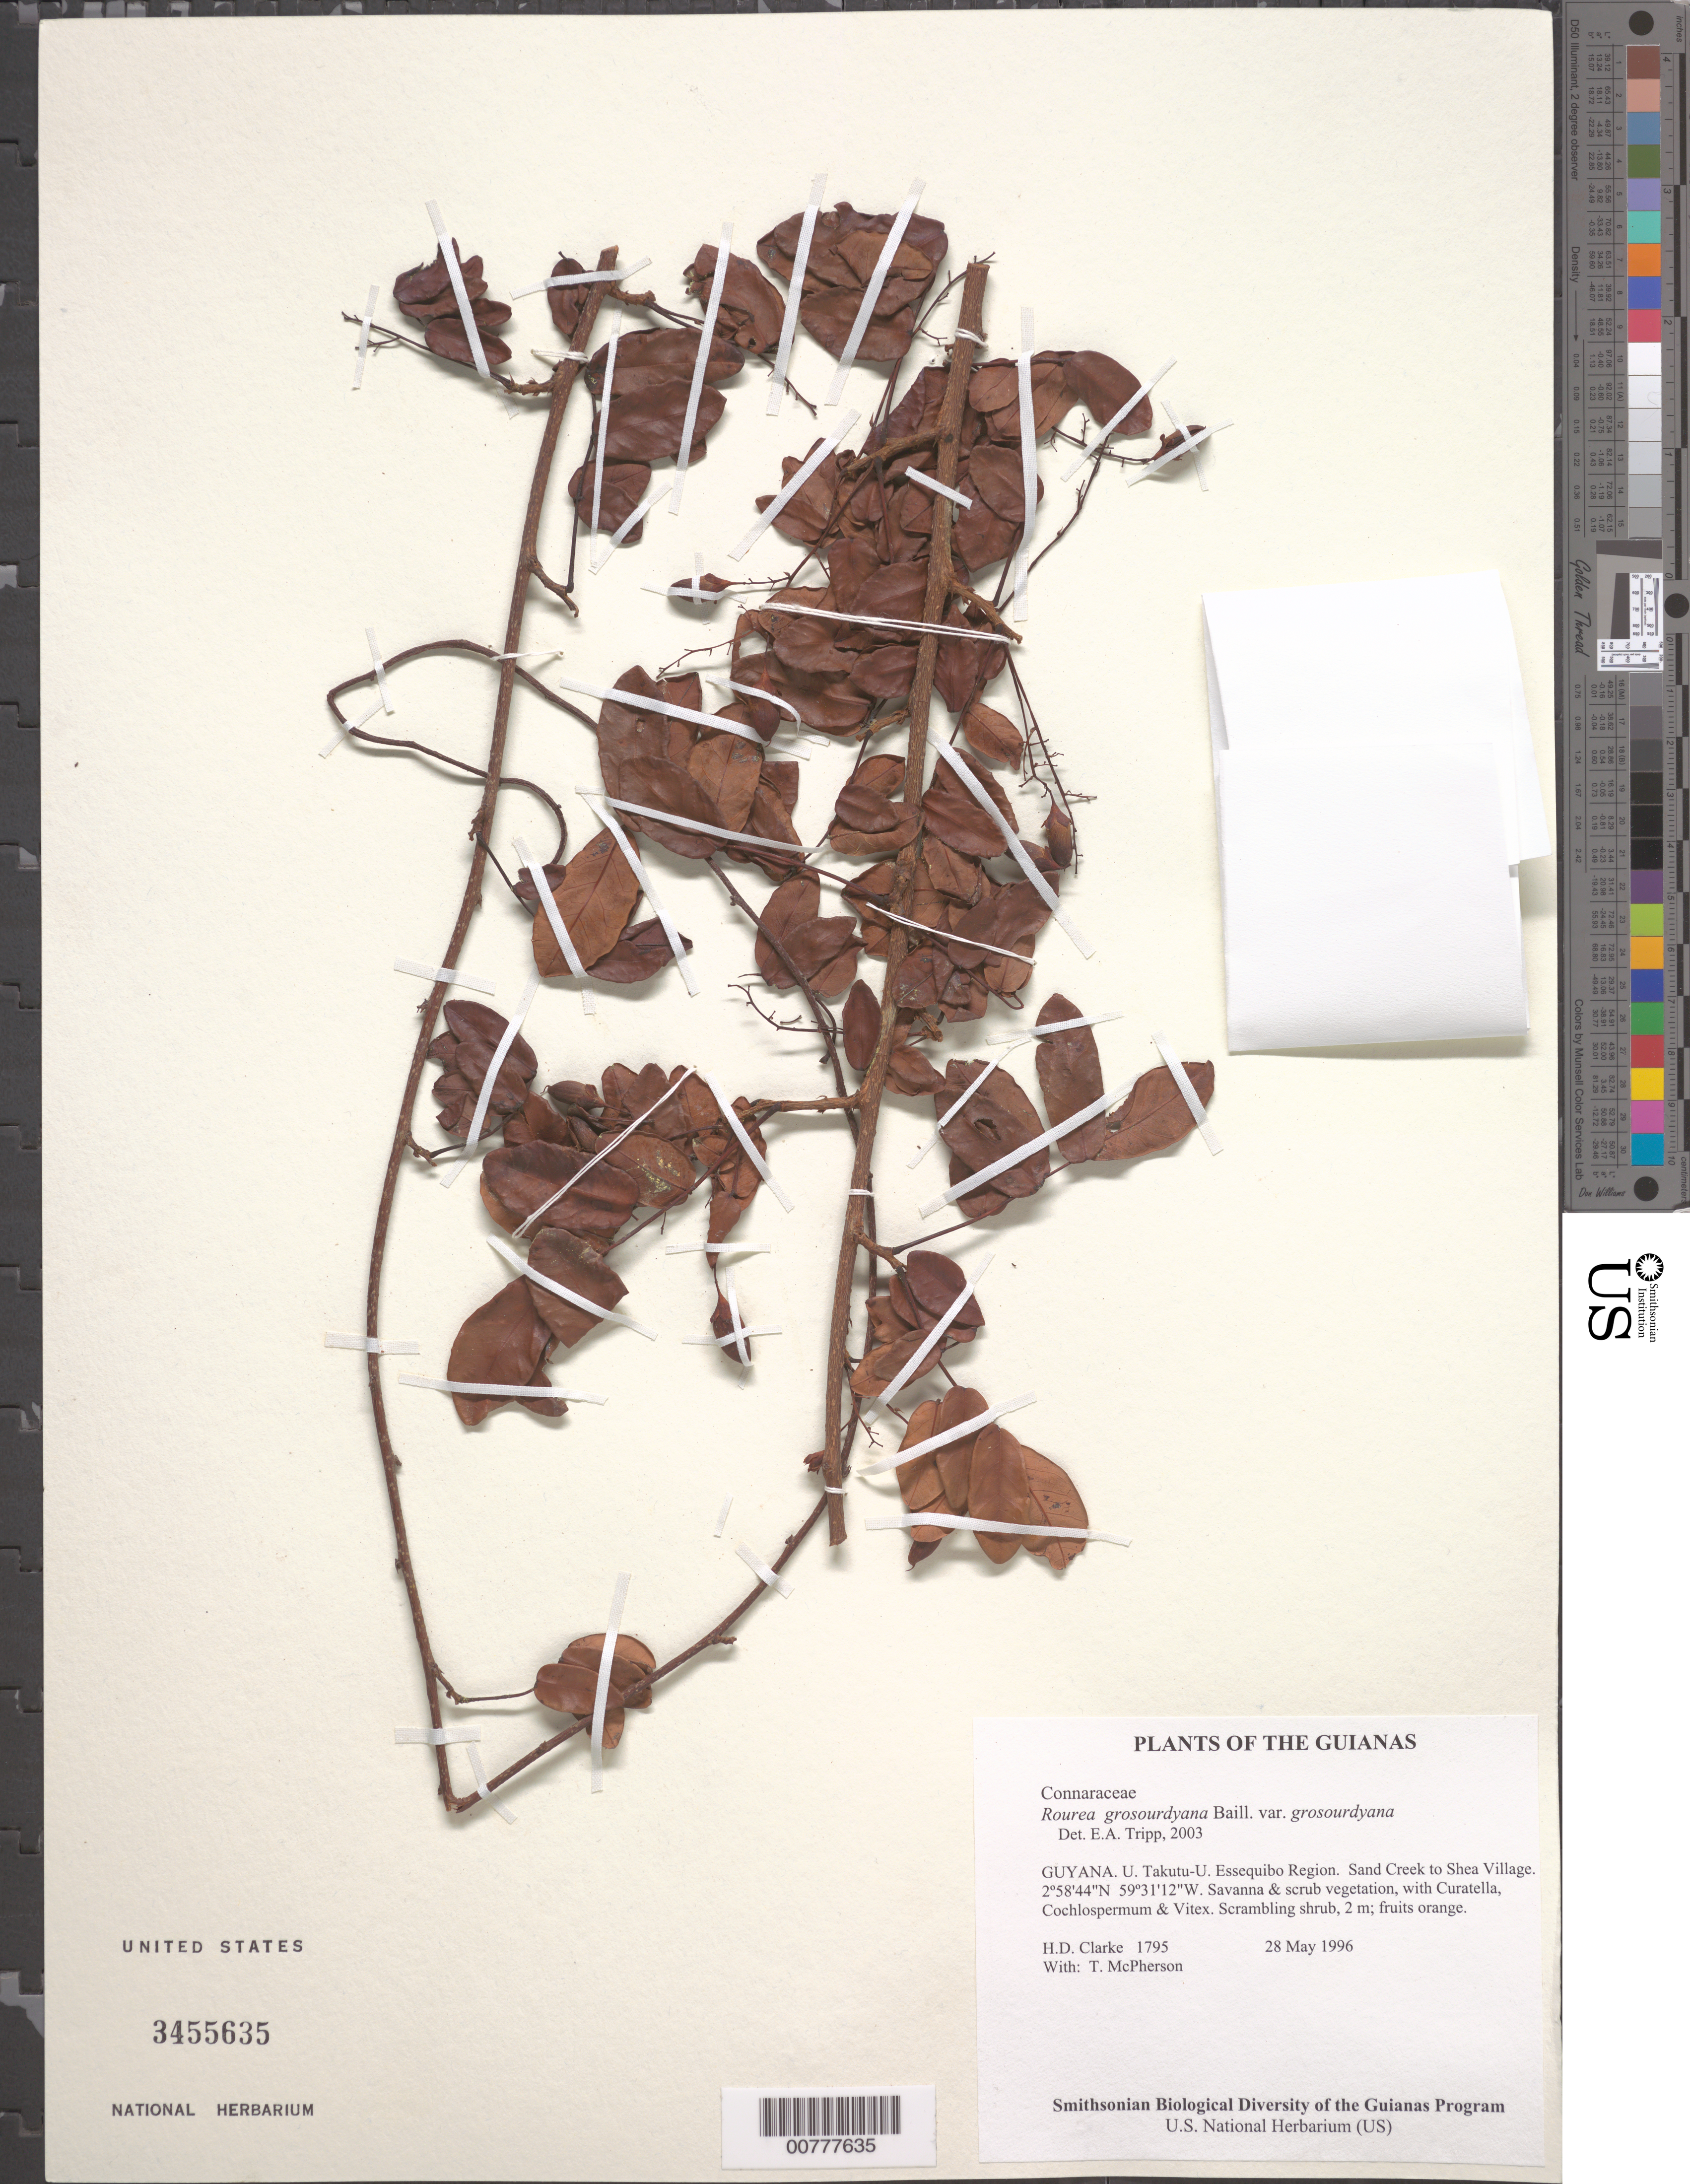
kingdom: Plantae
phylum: Tracheophyta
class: Magnoliopsida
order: Oxalidales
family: Connaraceae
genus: Rourea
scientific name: Rourea grosourdyana var. grosourdyana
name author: Baill.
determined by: Tripp, Erin A.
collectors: H. D. Clarke & T. McPherson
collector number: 1795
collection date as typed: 28 May 1996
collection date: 1996-05-28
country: Guyana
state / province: U. Takutu-U. Essequibo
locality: Sand Creek to Shea Village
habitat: Savanna & scrub vegetation, with Curatella, Cochlospermum & Vitex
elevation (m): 100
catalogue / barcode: US 3455635